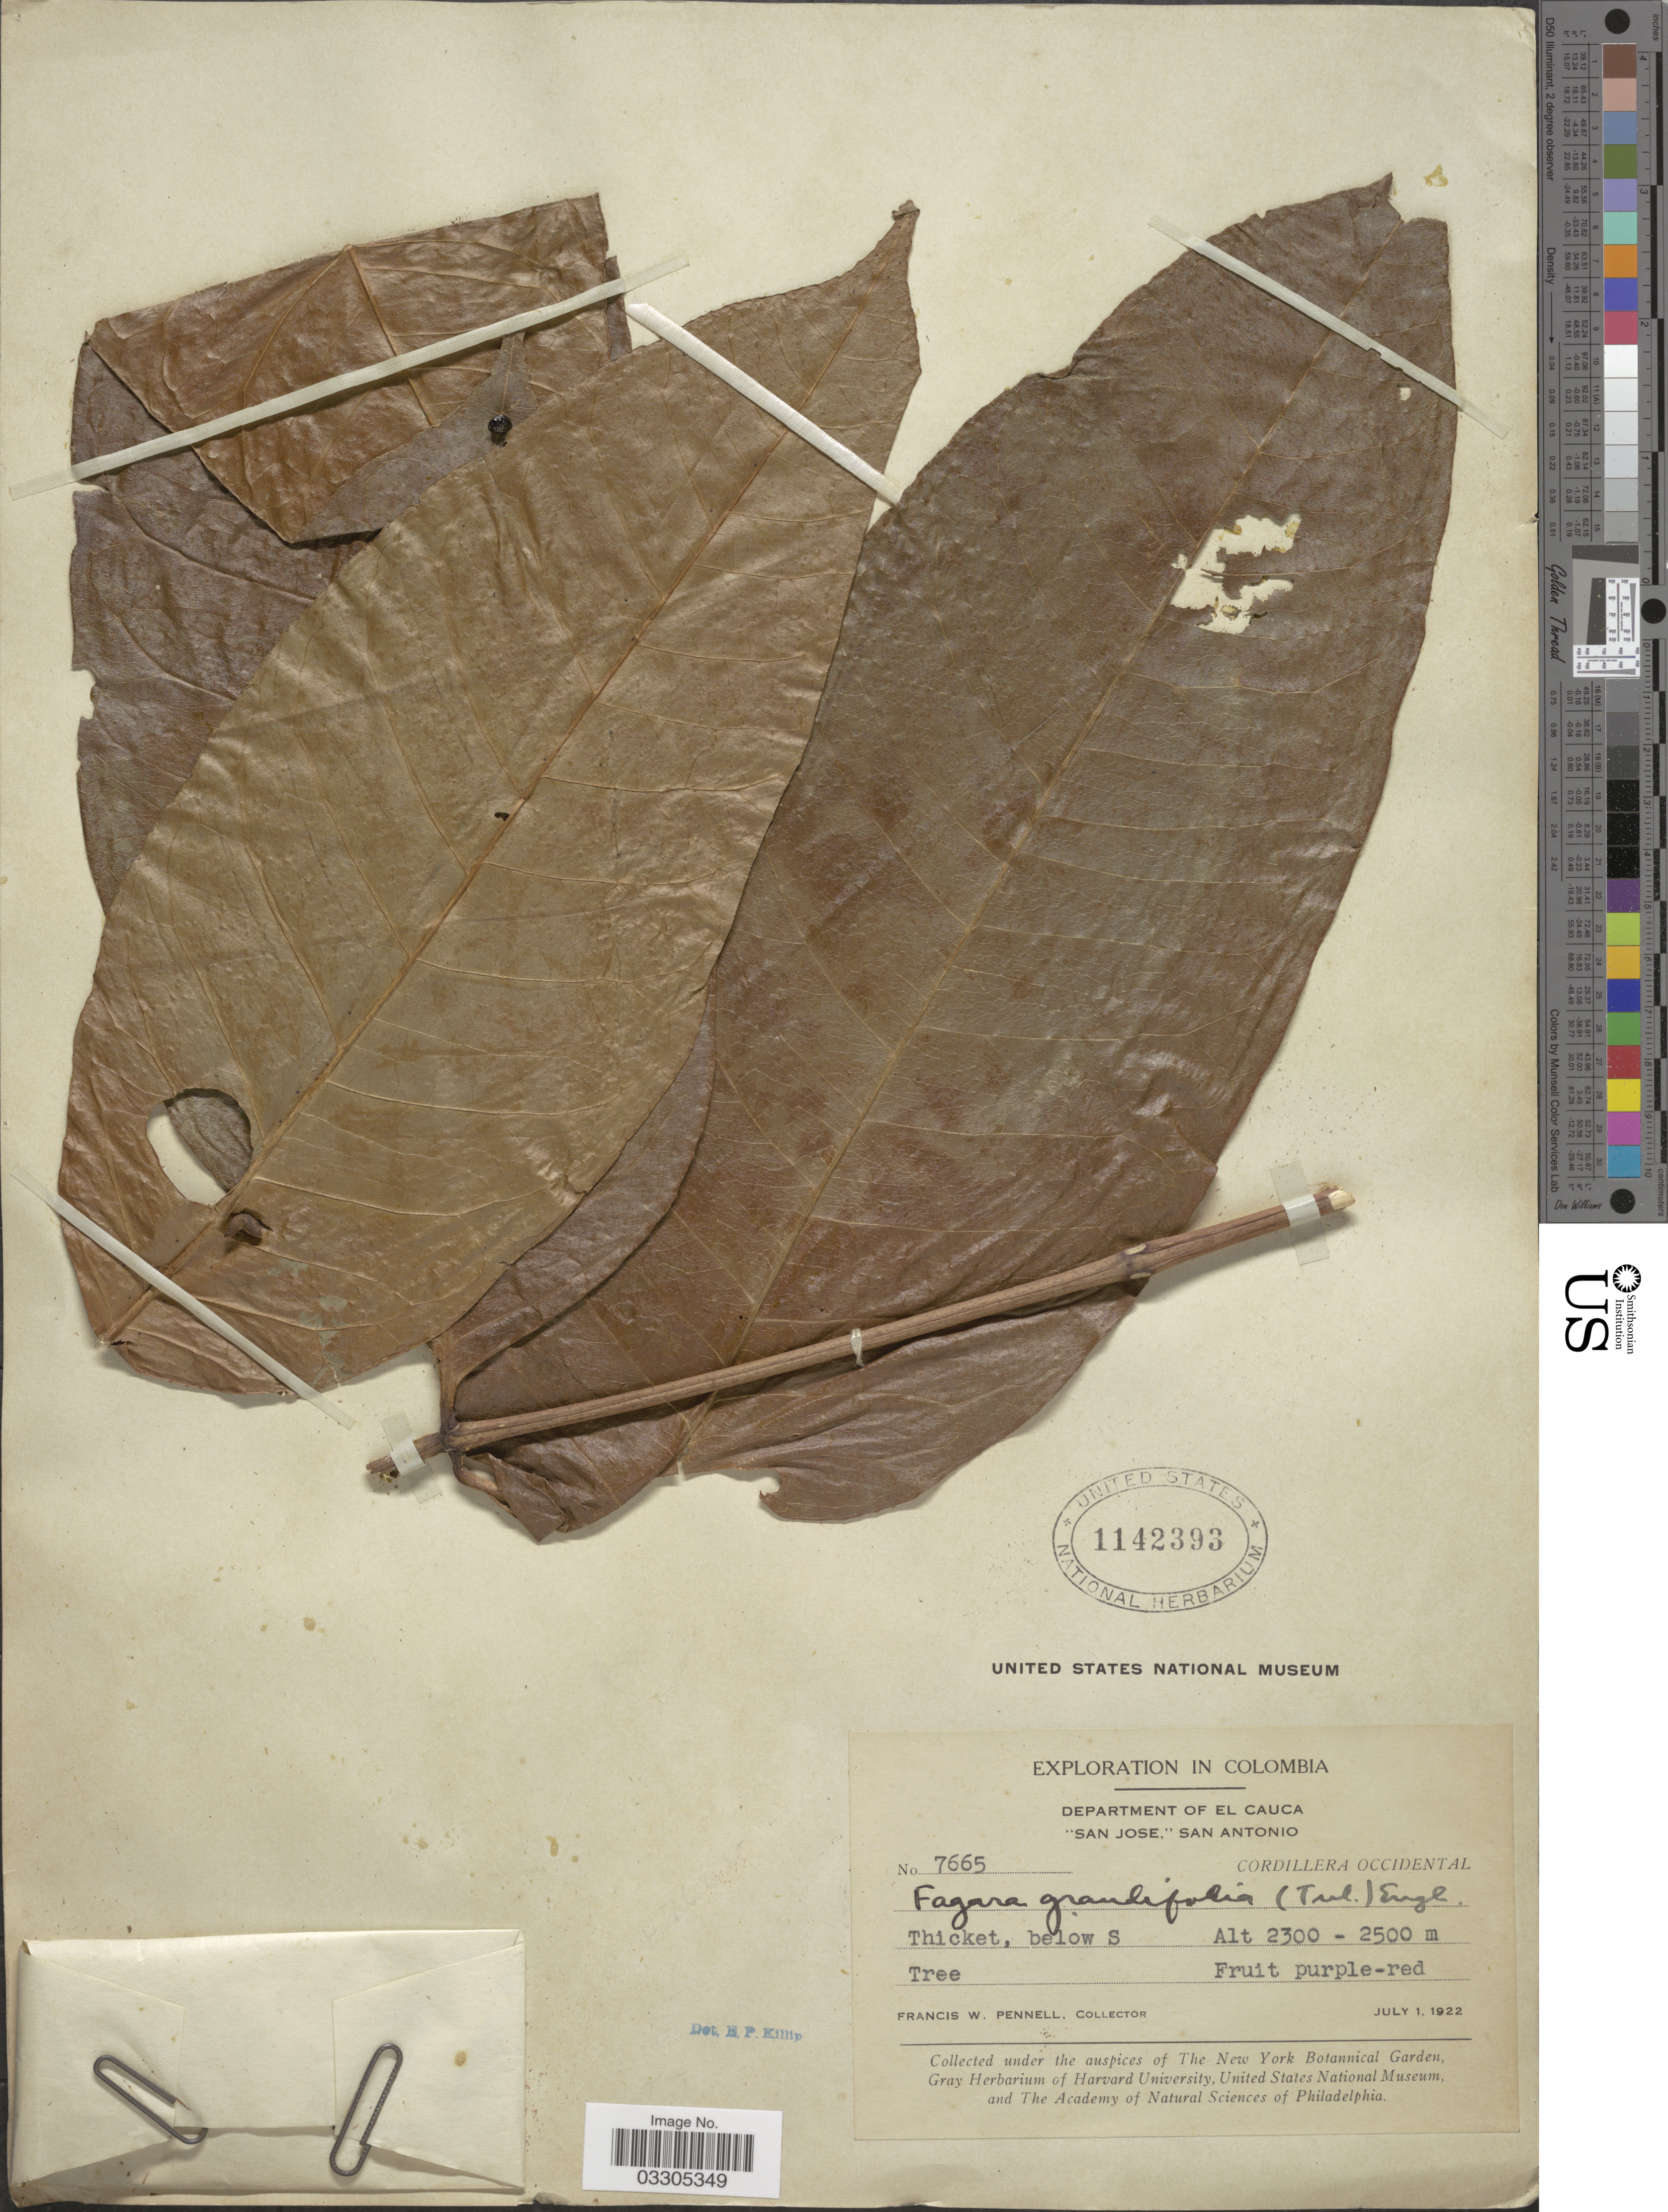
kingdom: Plantae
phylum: Tracheophyta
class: Magnoliopsida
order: Sapindales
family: Rutaceae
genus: Zanthoxylum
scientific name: Zanthoxylum verrucosum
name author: (Cuatrec.) P.G. Waterman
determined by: Londoño-Echeverri, Y.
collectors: F. W. Pennell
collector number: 7665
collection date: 1922-07-01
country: Colombia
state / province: Cauca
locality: Department of El Cauca. "San Jose", San Antonio. Cordillera Occidental. Thicket, below S.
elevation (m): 2300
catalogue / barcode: US 1142393